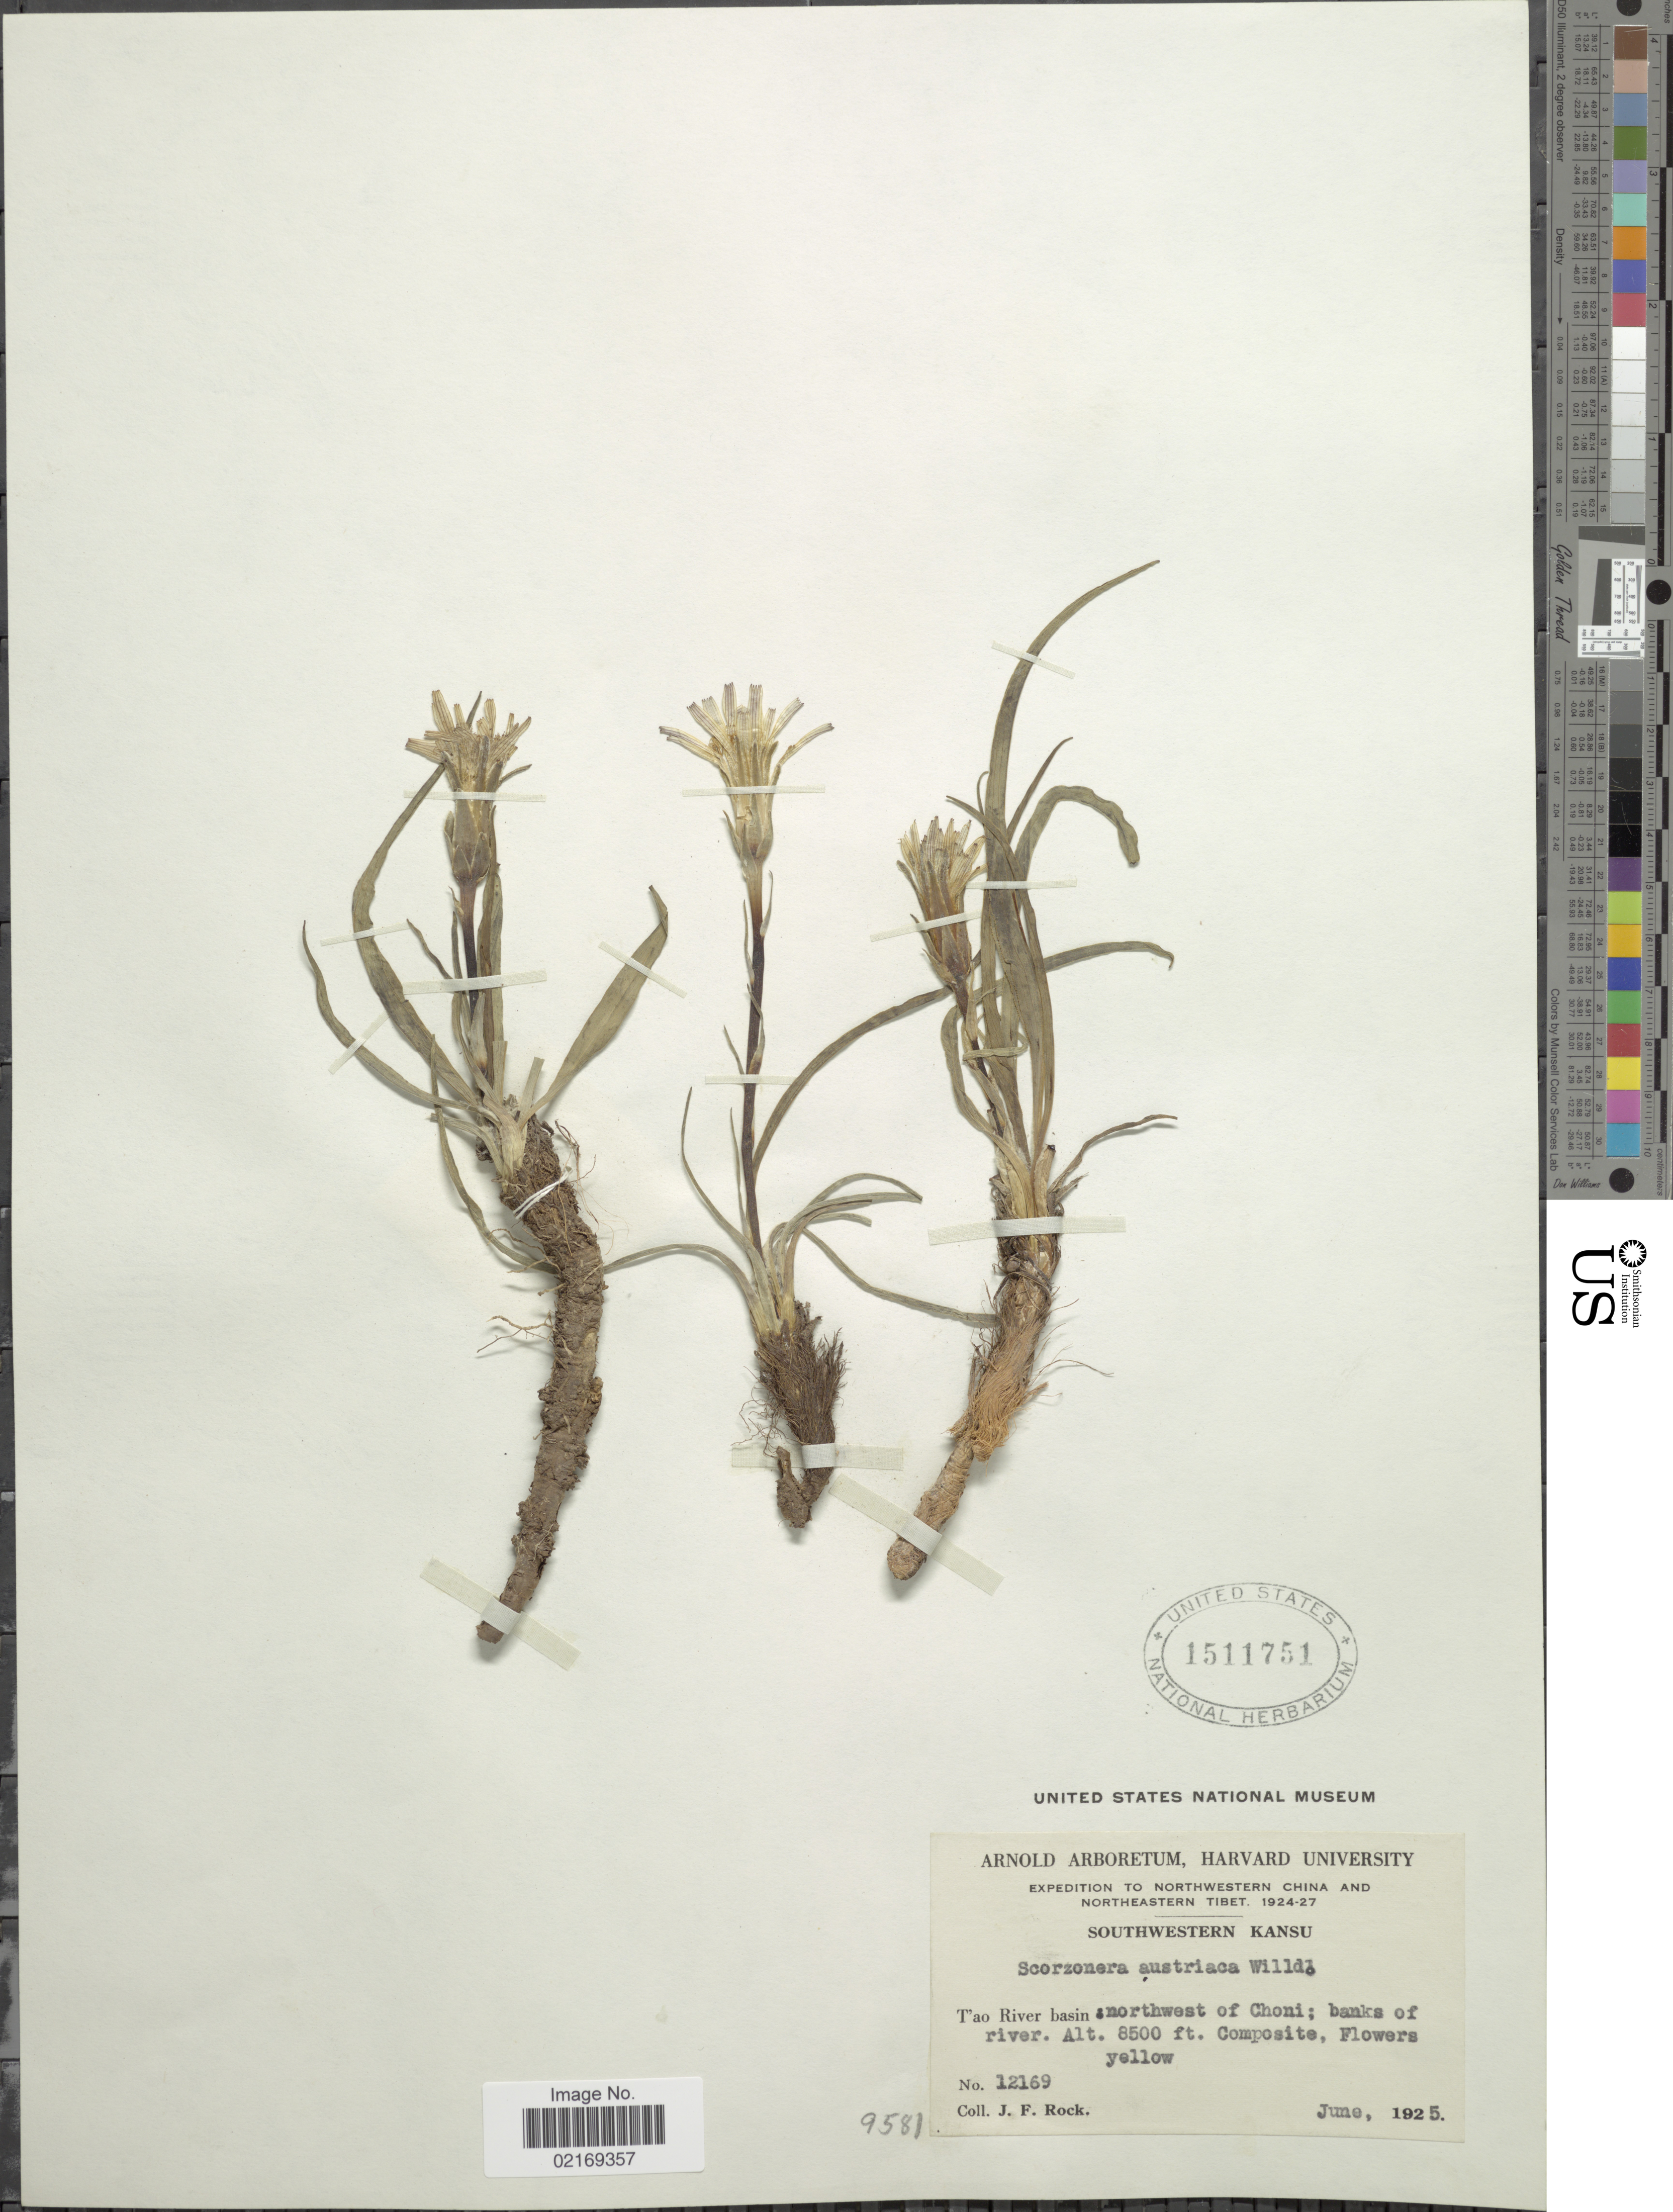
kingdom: Plantae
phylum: Tracheophyta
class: Magnoliopsida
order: Asterales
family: Asteraceae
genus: Scorzonera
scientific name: Scorzonera austriaca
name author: Willd.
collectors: J. Rock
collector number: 12169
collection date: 1925-06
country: China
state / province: Gansu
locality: Northwestern China and Northeastern Tibet, Southwestern Kansu, Tao River basin: northwest of Choni; banks of river.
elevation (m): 2591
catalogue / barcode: US 1511751